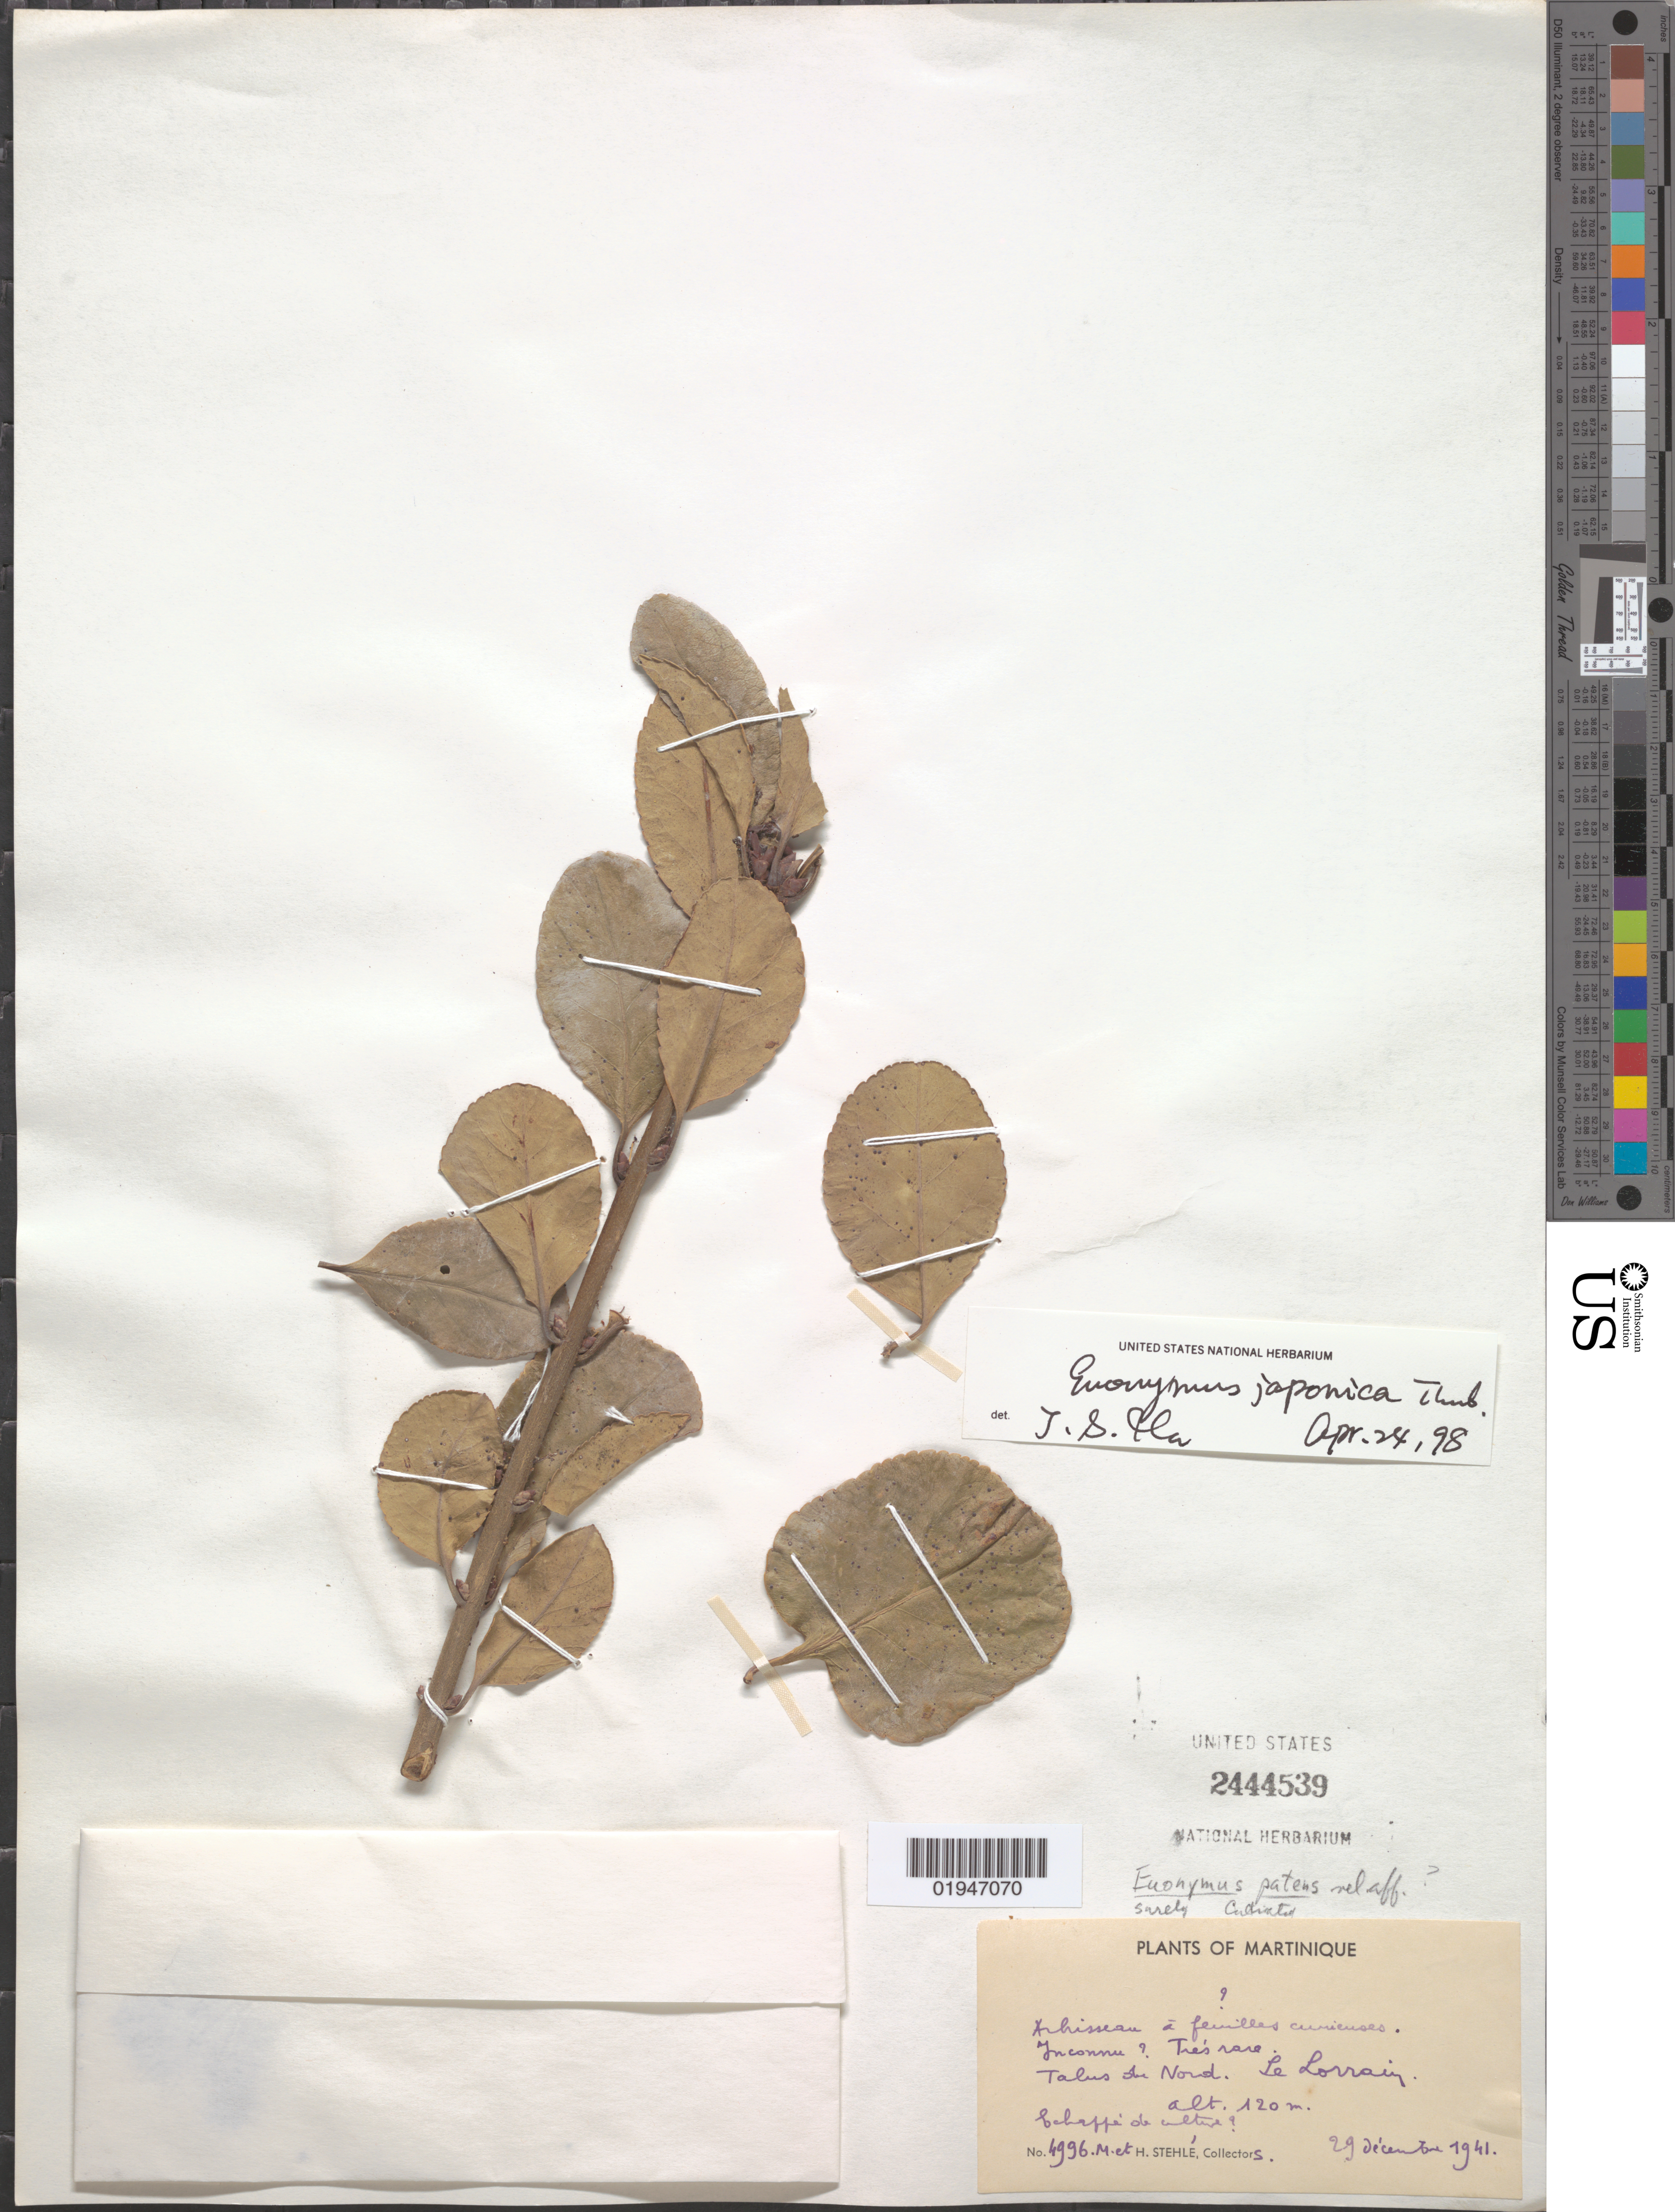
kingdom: Plantae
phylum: Tracheophyta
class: Magnoliopsida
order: Celastrales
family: Celastraceae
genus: Euonymus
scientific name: Euonymus japonicus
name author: Thunb.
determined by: Ma, J. S.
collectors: H. Stehlé & M. Stehlé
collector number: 4996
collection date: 1941-12-29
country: Martinique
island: Martinique I.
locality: Talus du Nord. Le Lorrain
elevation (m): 120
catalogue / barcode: US 2444539